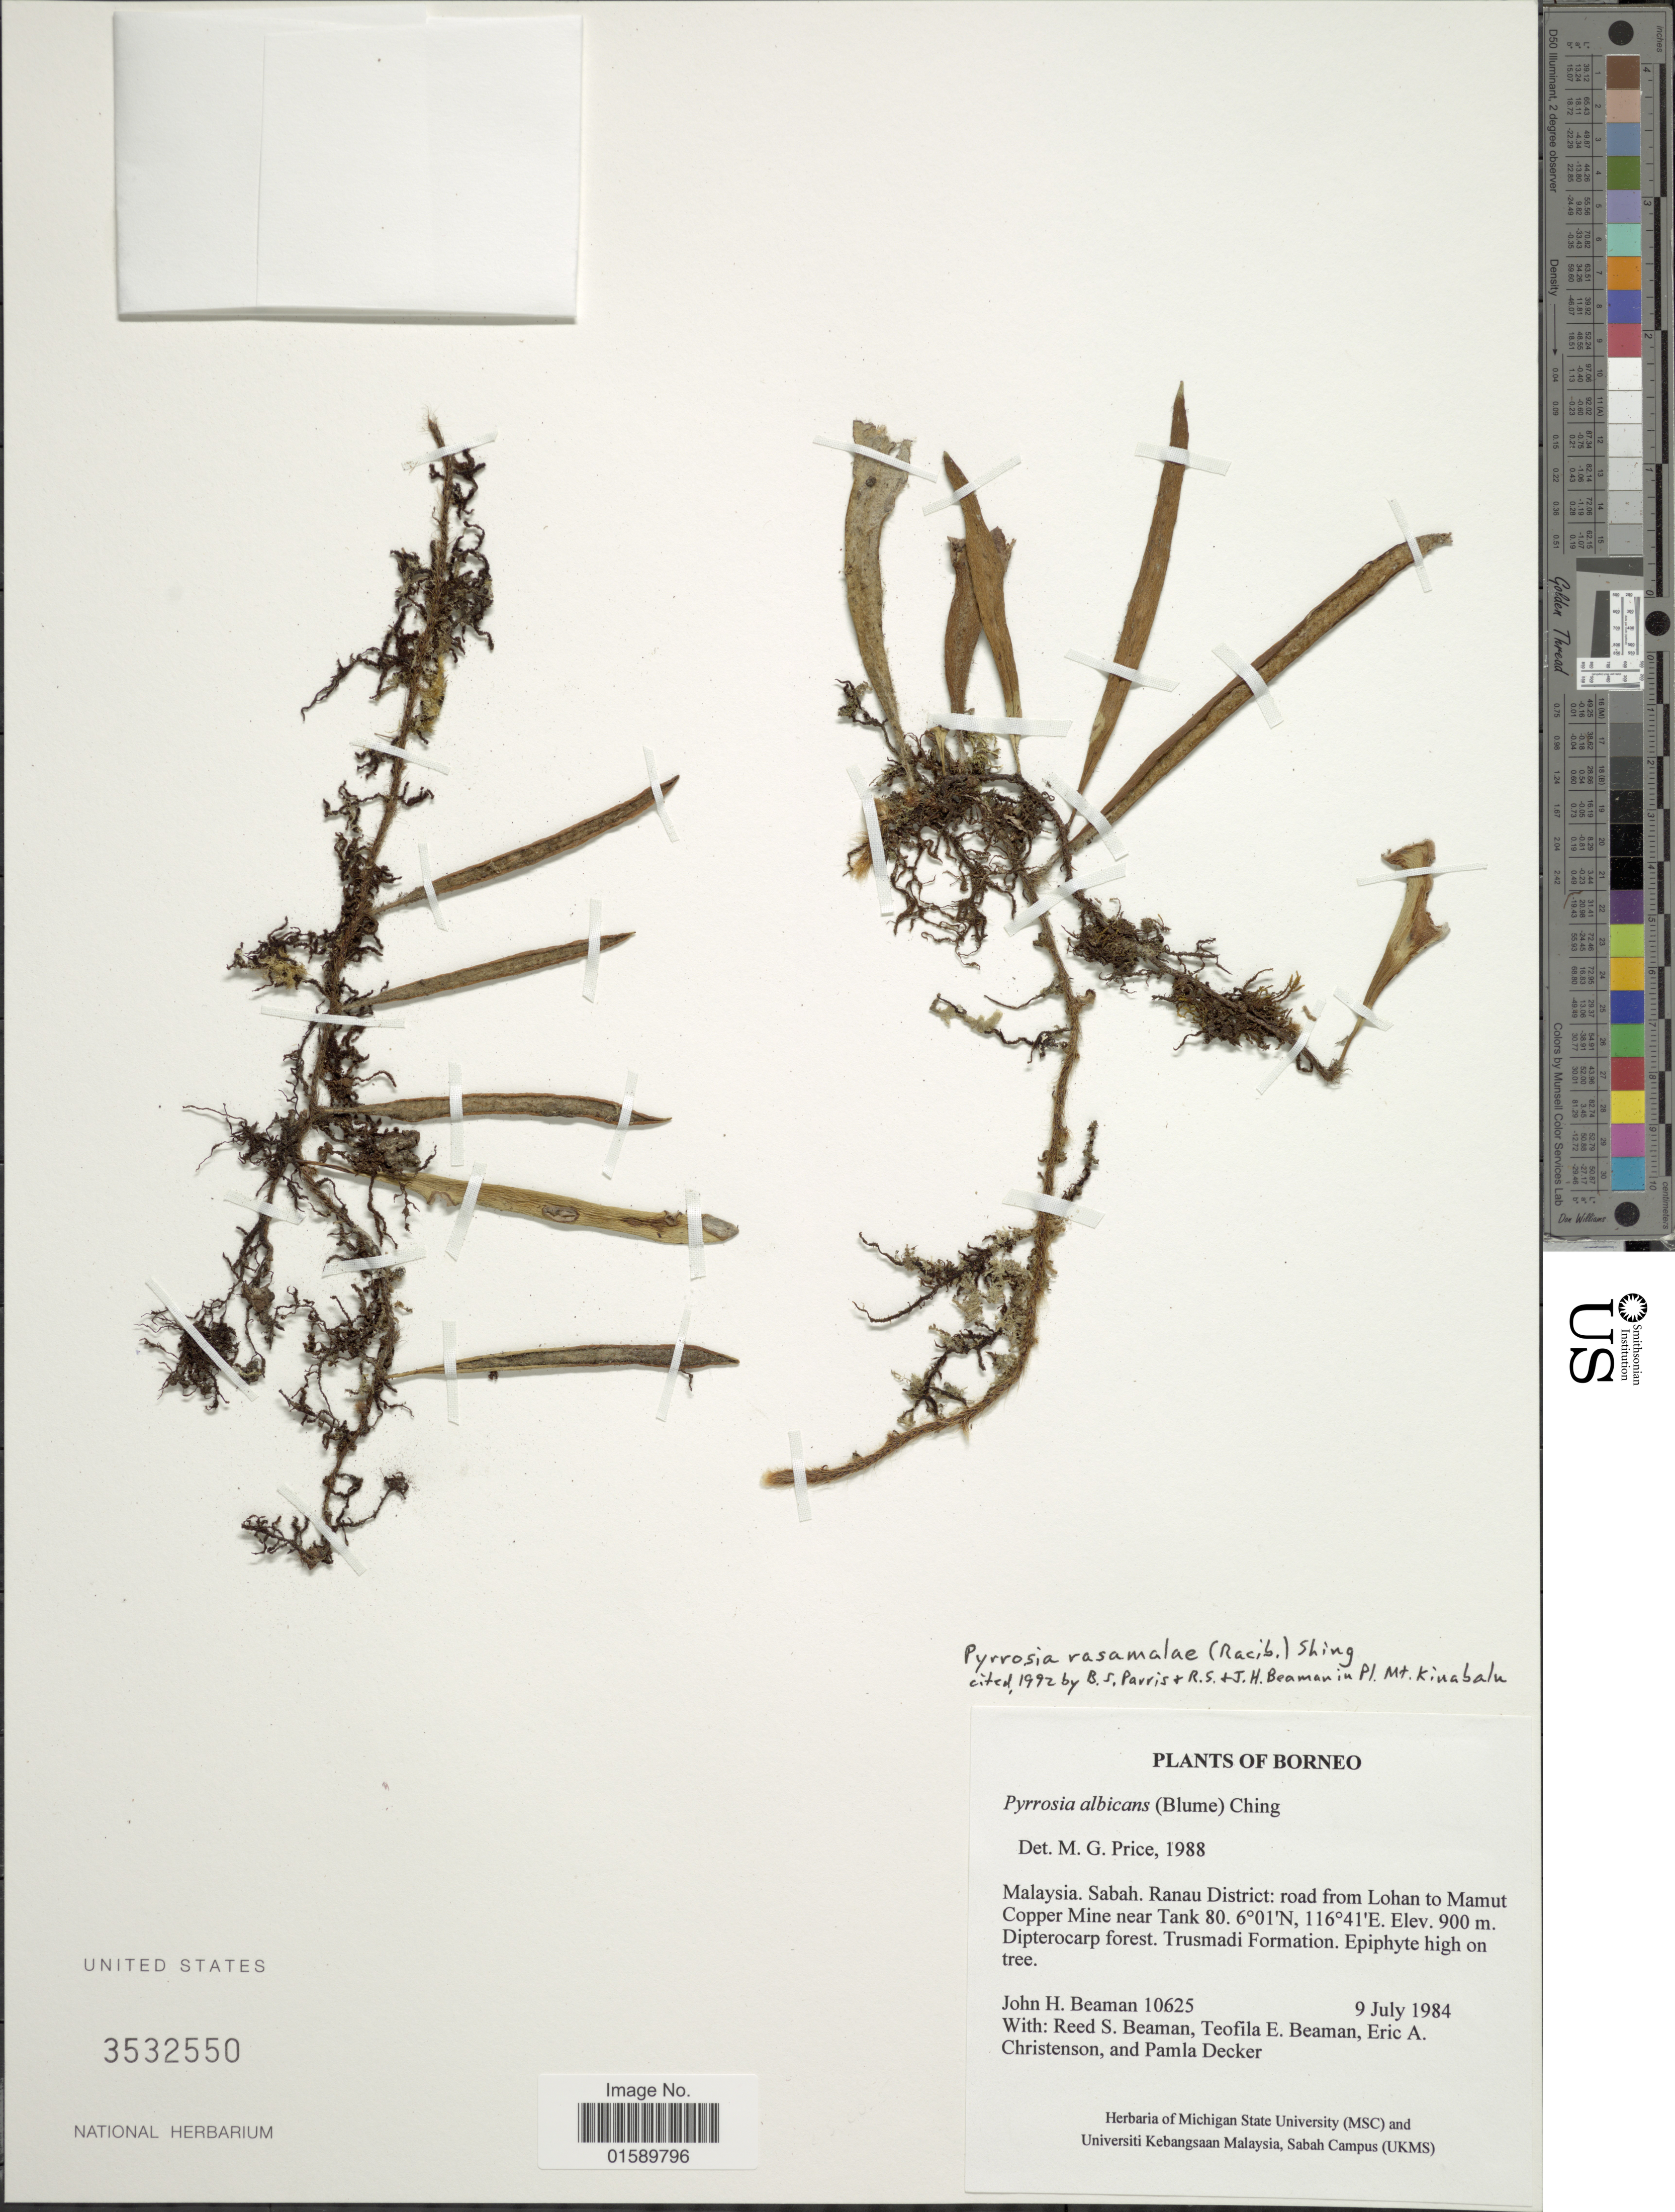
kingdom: Plantae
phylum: Tracheophyta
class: Polypodiopsida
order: Polypodiales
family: Polypodiaceae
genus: Pyrrosia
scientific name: Pyrrosia rasamalae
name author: (Racib.) K.H. Shing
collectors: J. H. Beaman, R. S. Beaman, T. E. Beaman, E. A. Christenson & P. Decker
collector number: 10625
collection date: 1984-07-09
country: Malaysia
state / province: Sabah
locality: Borneo, Malaysia. Sabah, Rana District: road from Lohan to Mamut Copper Mine near Tank.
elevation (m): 900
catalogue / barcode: US 3532550